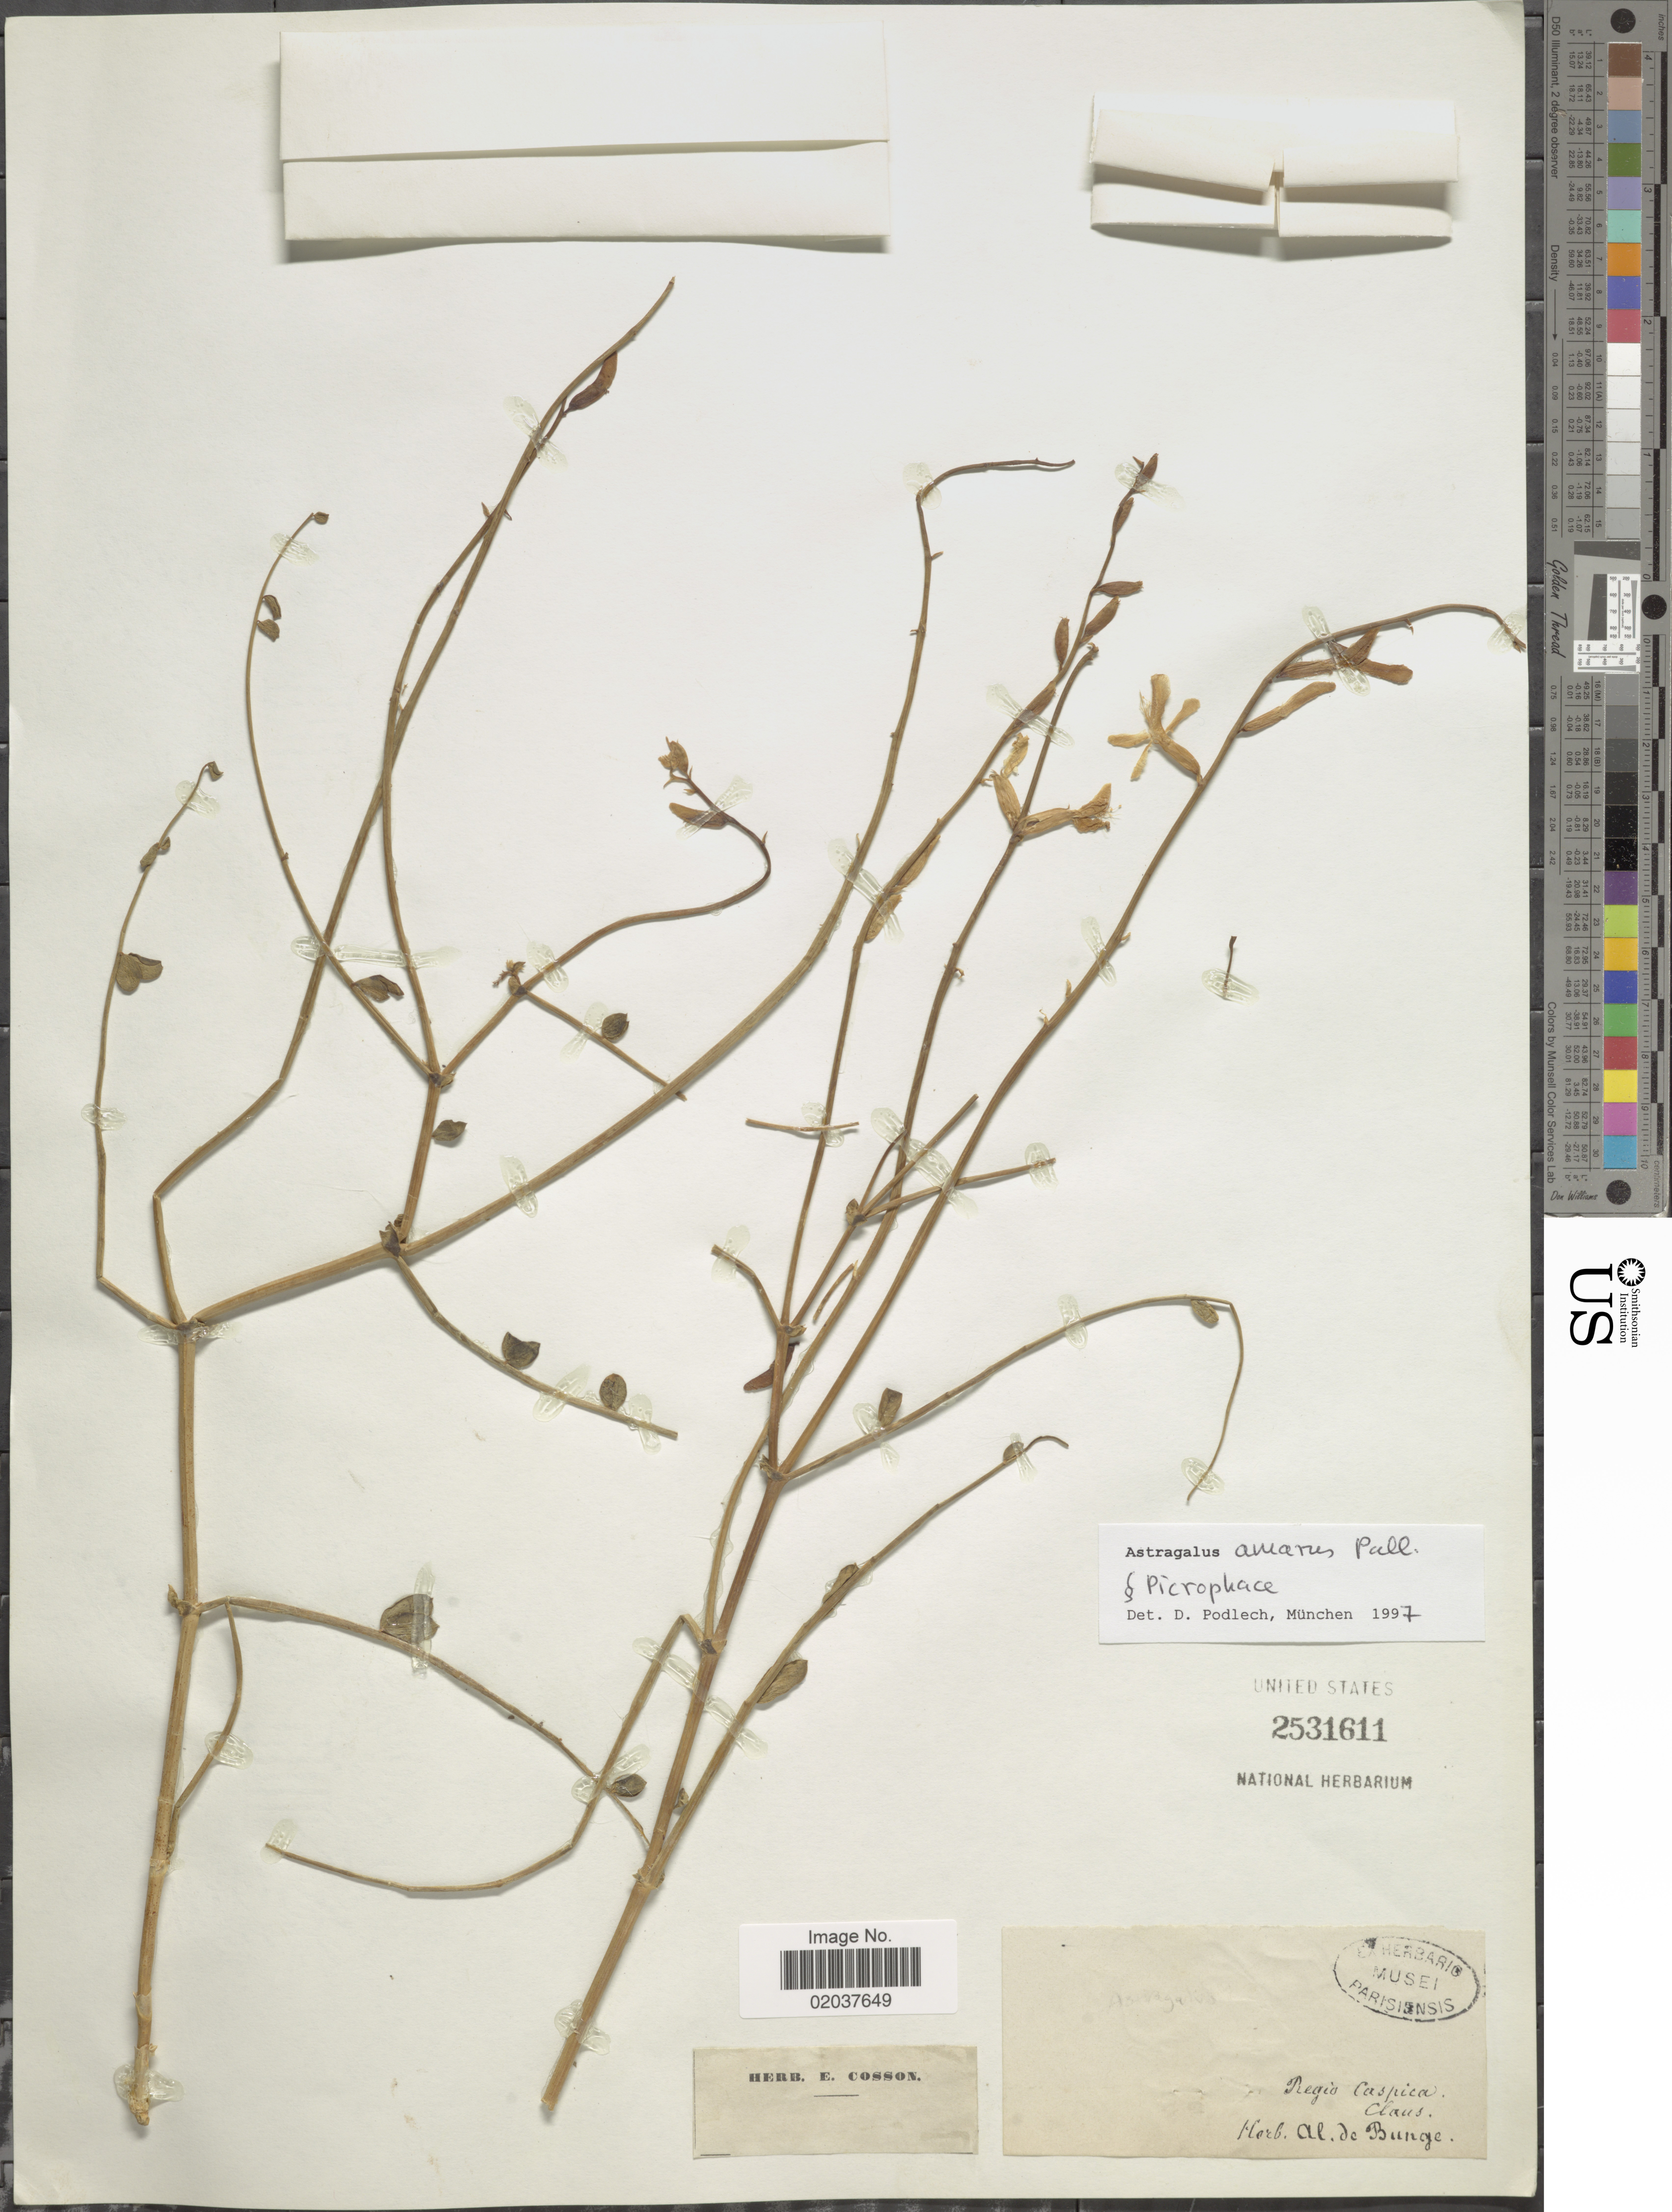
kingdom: Plantae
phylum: Tracheophyta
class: Magnoliopsida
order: Fabales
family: Fabaceae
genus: Astragalus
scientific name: Astragalus amarus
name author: Pall.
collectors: ex herb. Al. de Bung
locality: Regio Caspica Claus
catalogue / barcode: US 2531611